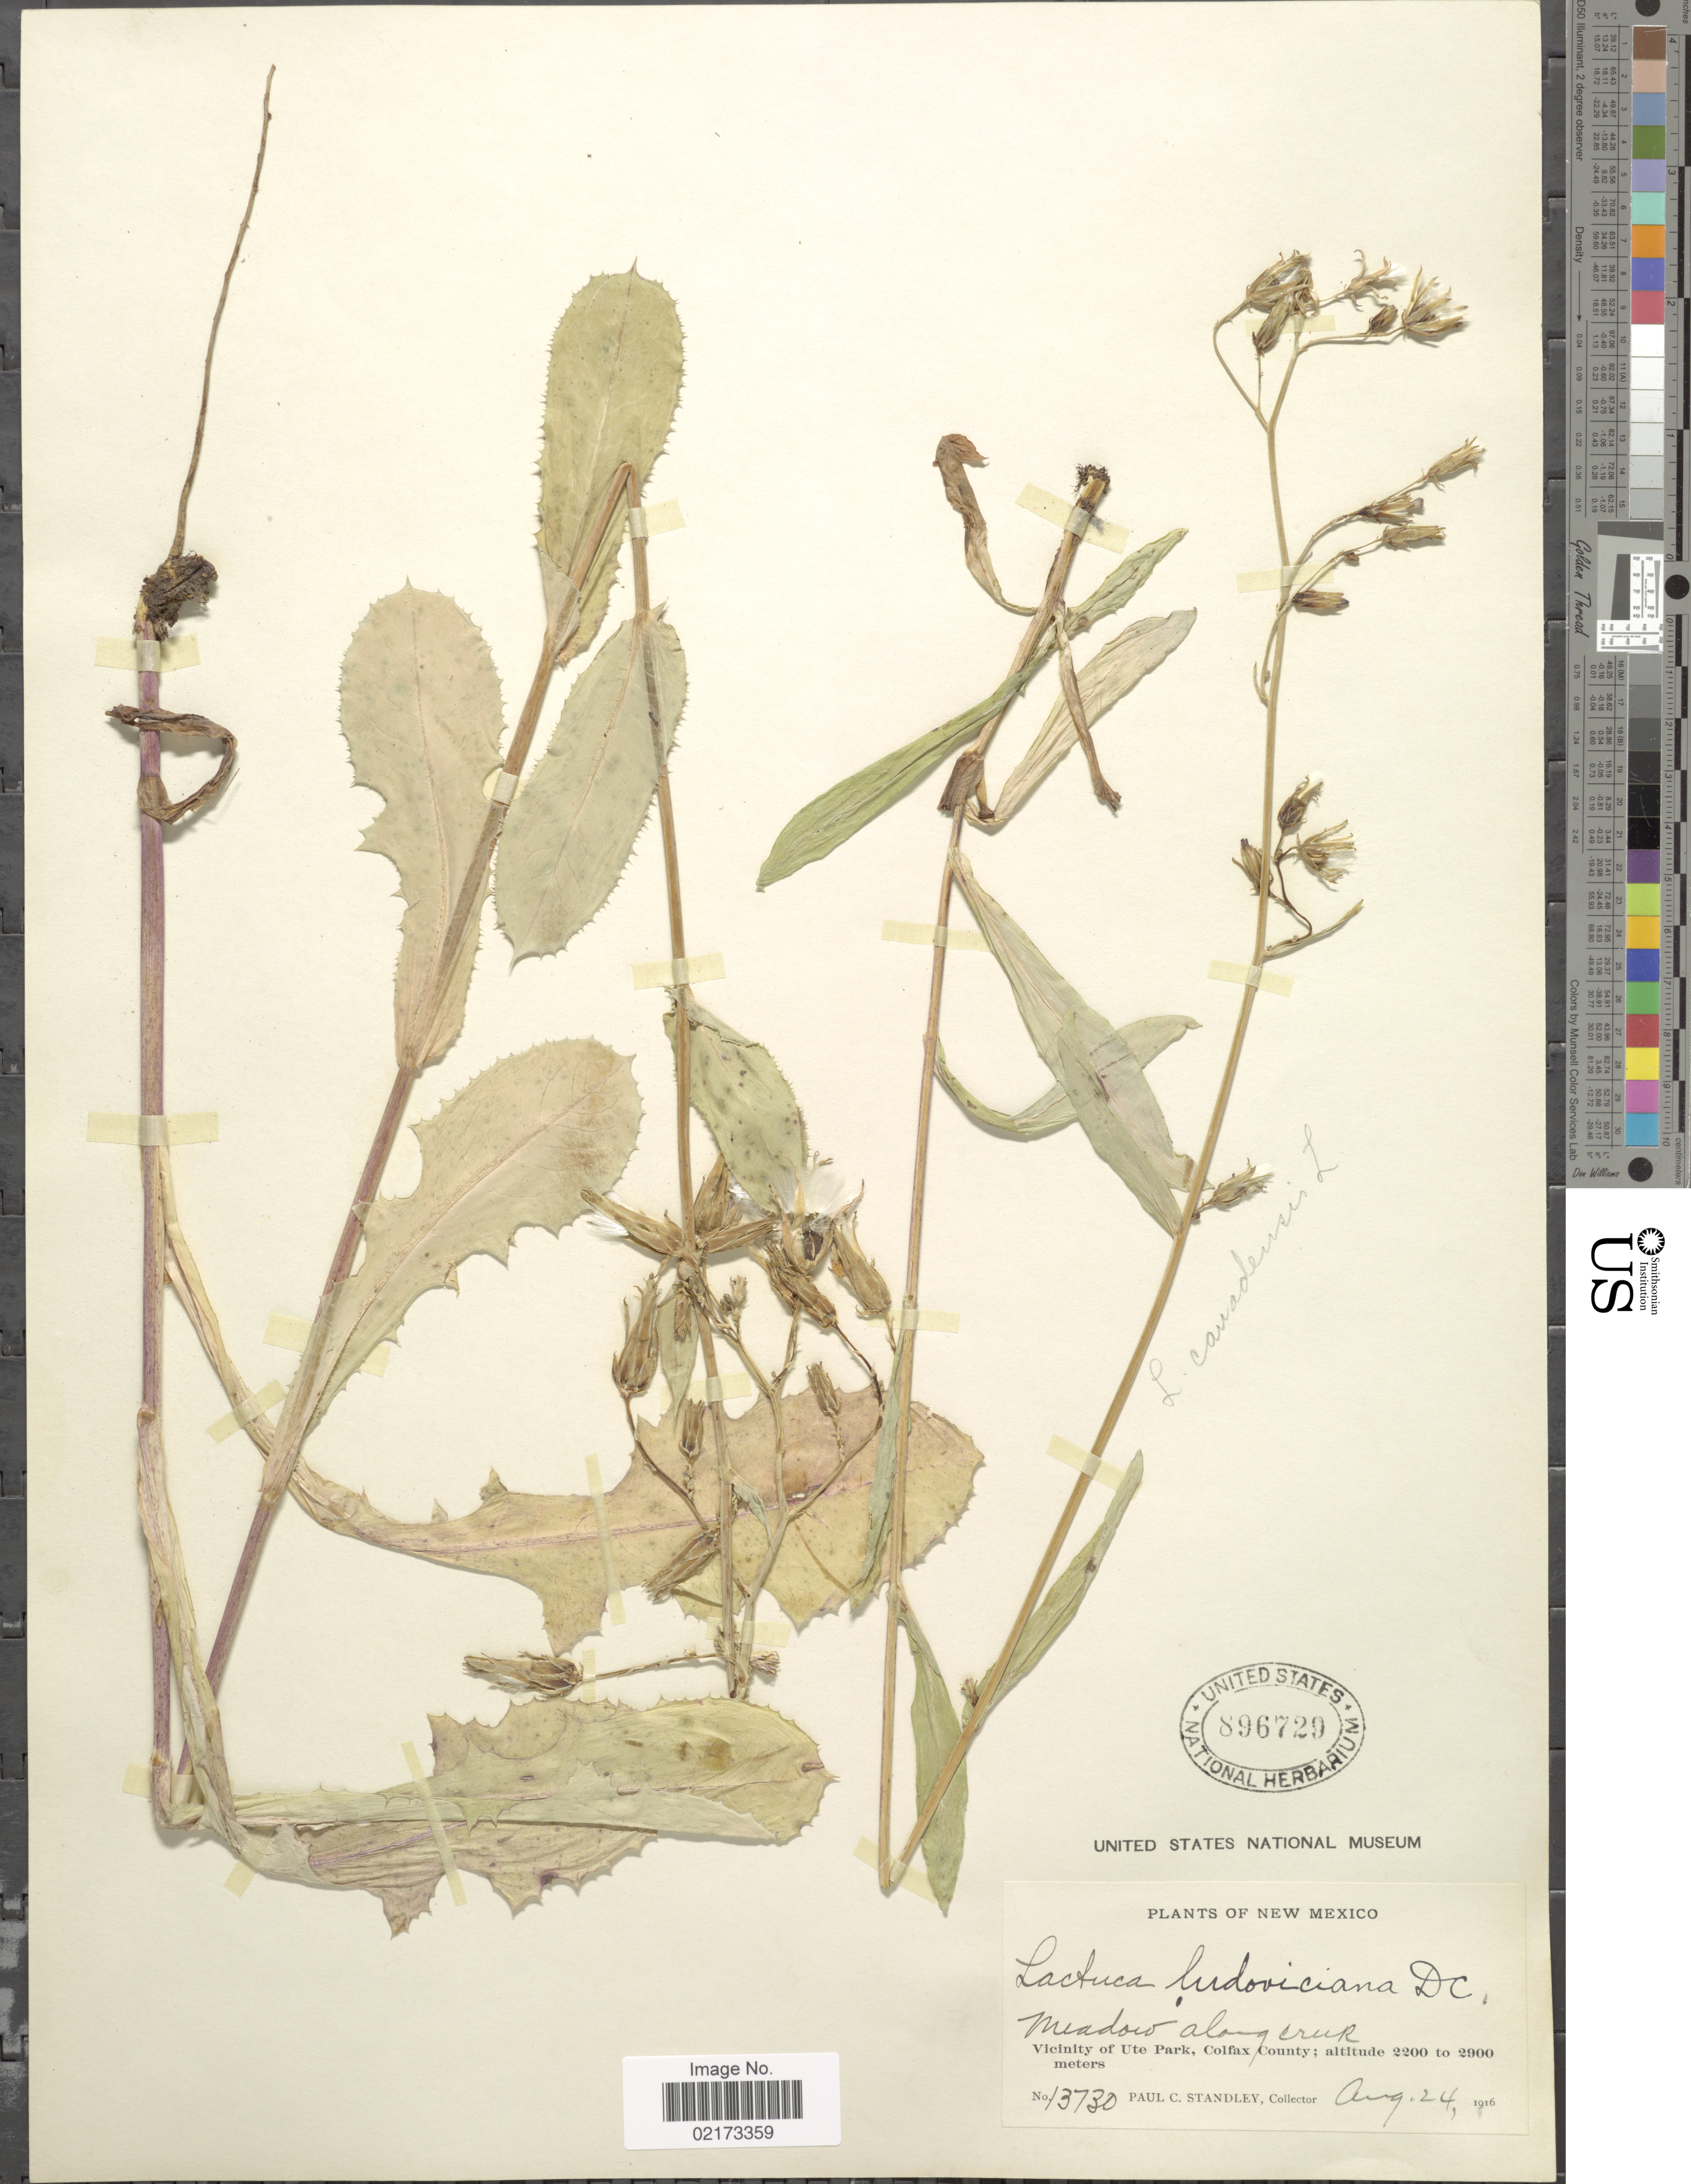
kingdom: Plantae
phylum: Tracheophyta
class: Magnoliopsida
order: Asterales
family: Asteraceae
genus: Lactuca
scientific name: Lactuca ludoviciana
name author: (Nutt.) Riddell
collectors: P. C. Standley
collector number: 13730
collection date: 1916-08-24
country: United States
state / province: New Mexico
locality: Vicinity of Ute Park, Colfax County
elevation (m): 2200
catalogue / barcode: US 896729